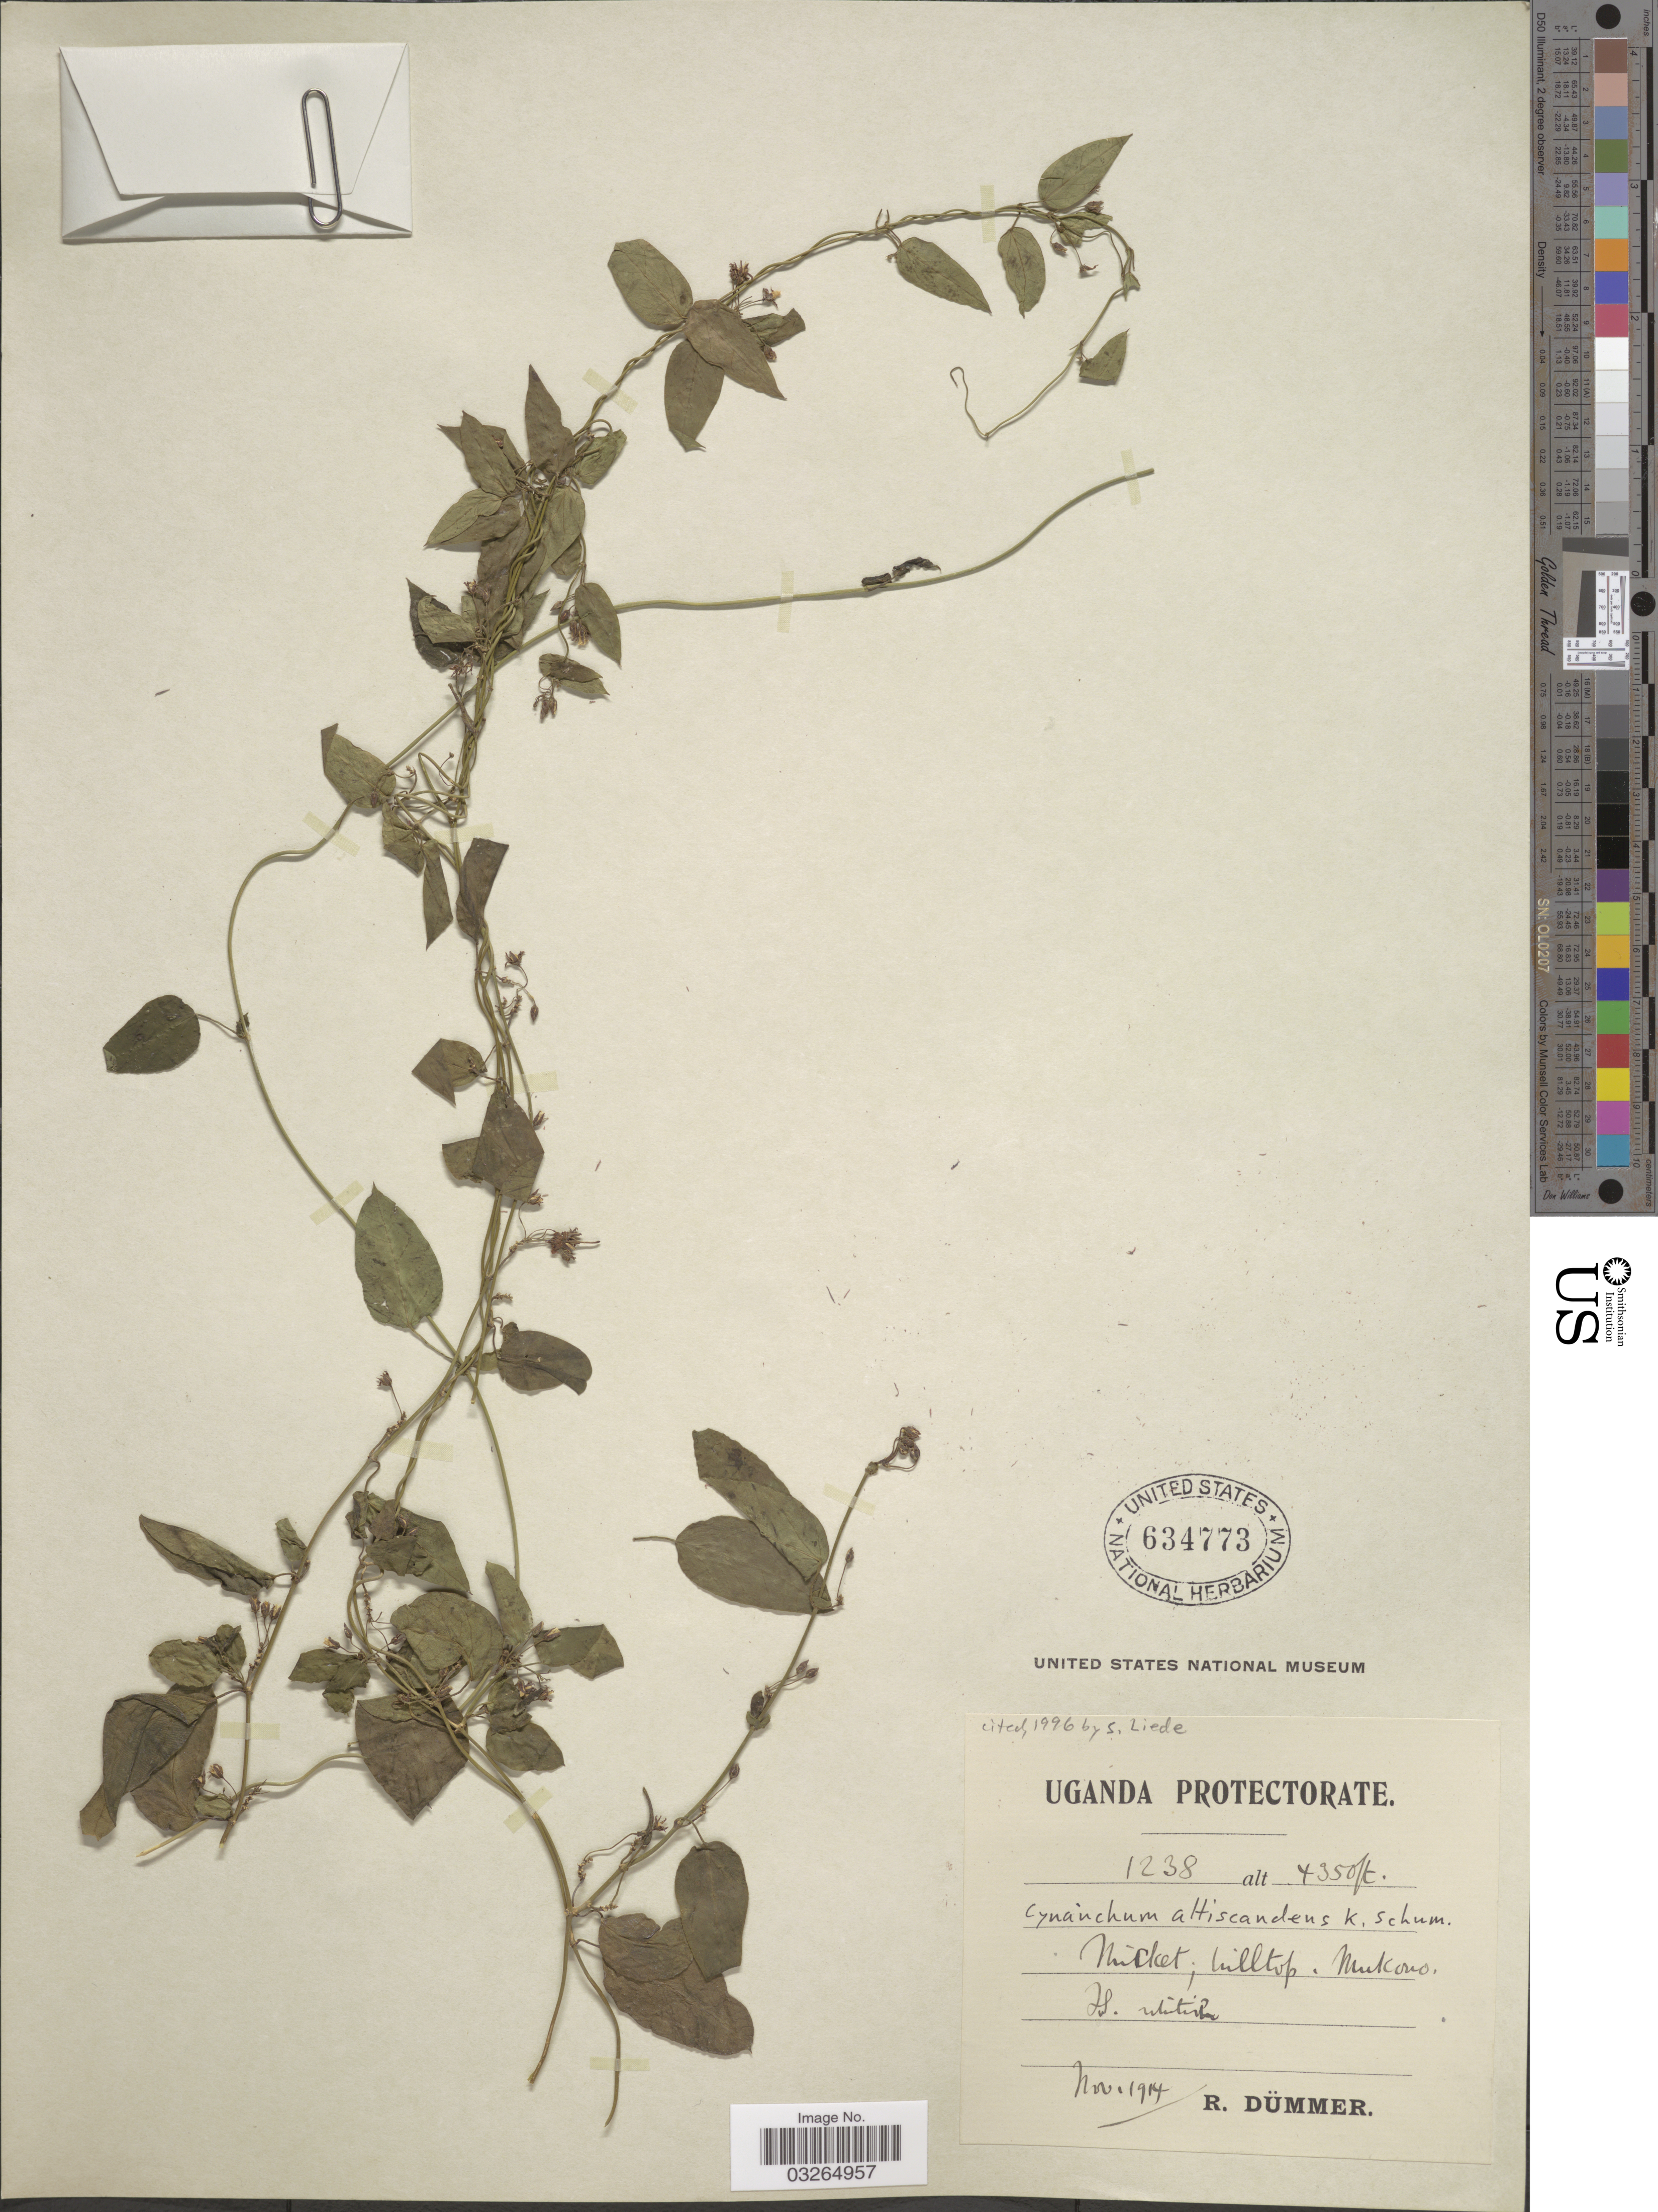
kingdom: Plantae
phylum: Tracheophyta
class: Magnoliopsida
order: Gentianales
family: Apocynaceae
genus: Cynanchum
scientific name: Cynanchum africanum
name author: Hoffmanns.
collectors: R. A. Dümmer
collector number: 1238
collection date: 1914-11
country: Uganda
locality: Uganda Protectorate. Mukono.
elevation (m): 1326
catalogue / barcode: US 634773